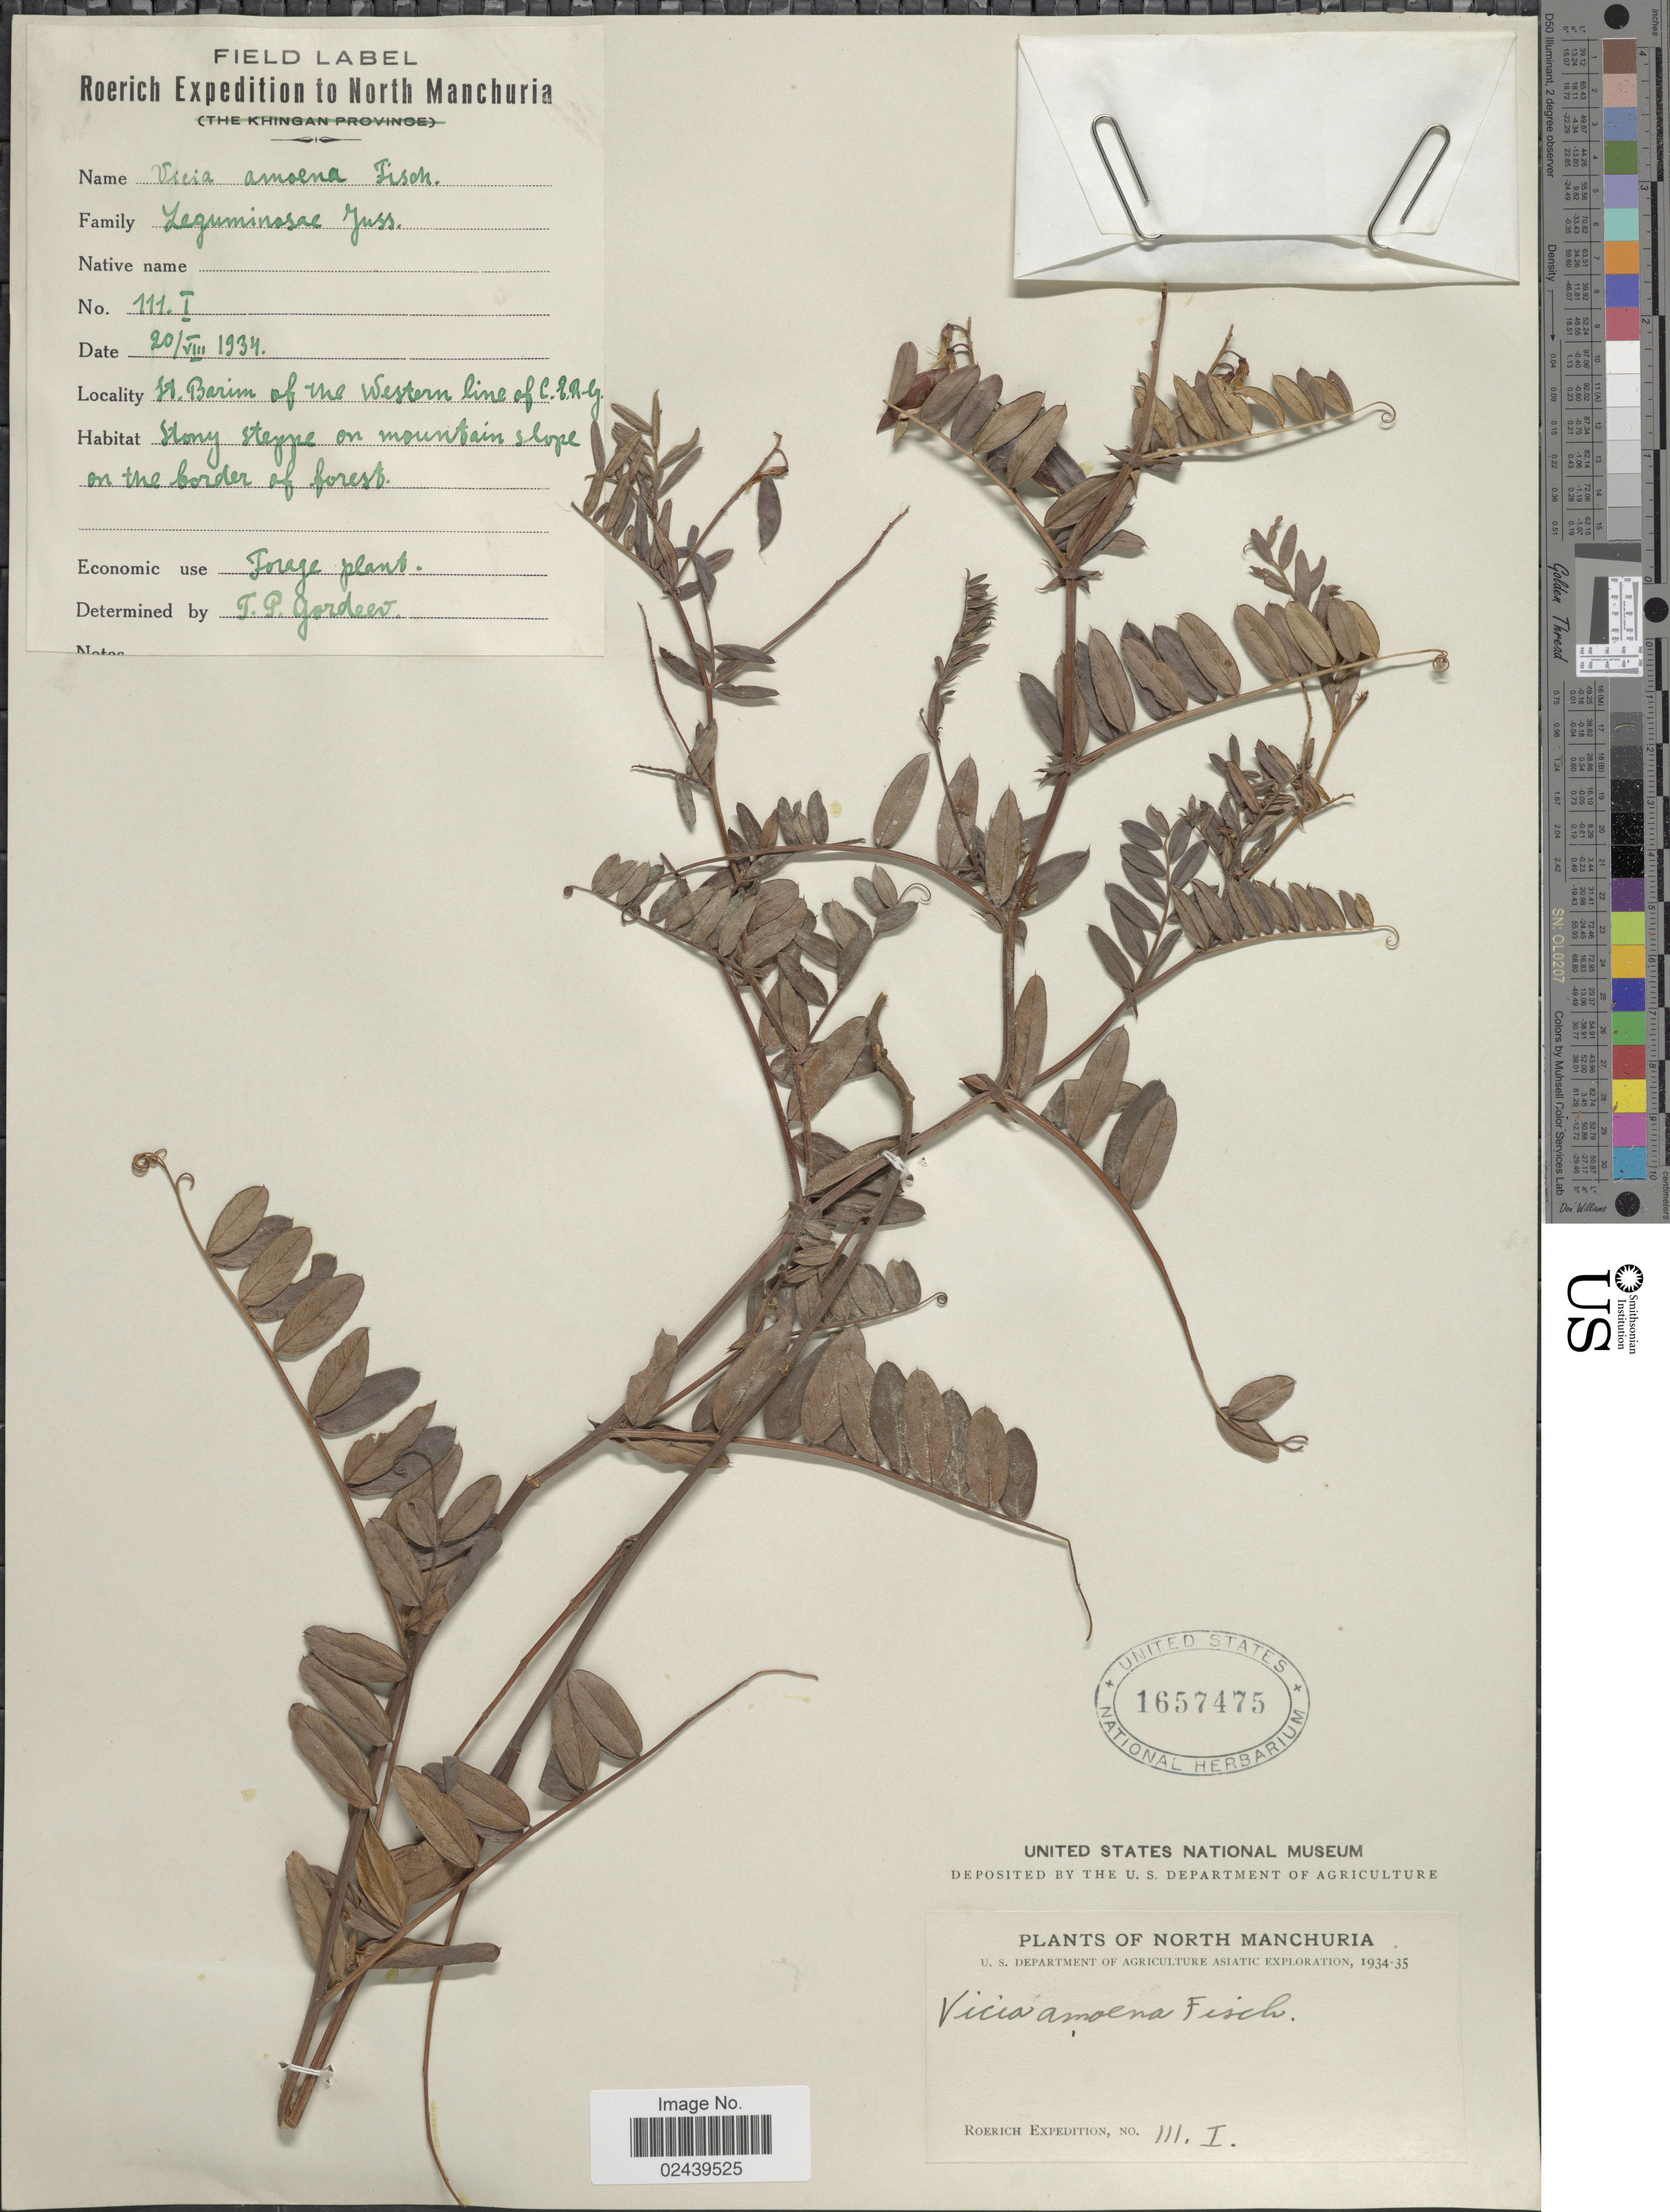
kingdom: Plantae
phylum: Tracheophyta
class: Magnoliopsida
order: Fabales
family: Fabaceae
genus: Vicia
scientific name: Vicia amoena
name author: Fisch. ex Ser.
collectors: Roerich Expedition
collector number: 111. I.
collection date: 1934-08-20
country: China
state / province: Nei Monggol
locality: North Manchuria, St. Barim of the Western line of C.I.R.ly (Chinese Eastern Railway)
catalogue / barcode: US 1657475